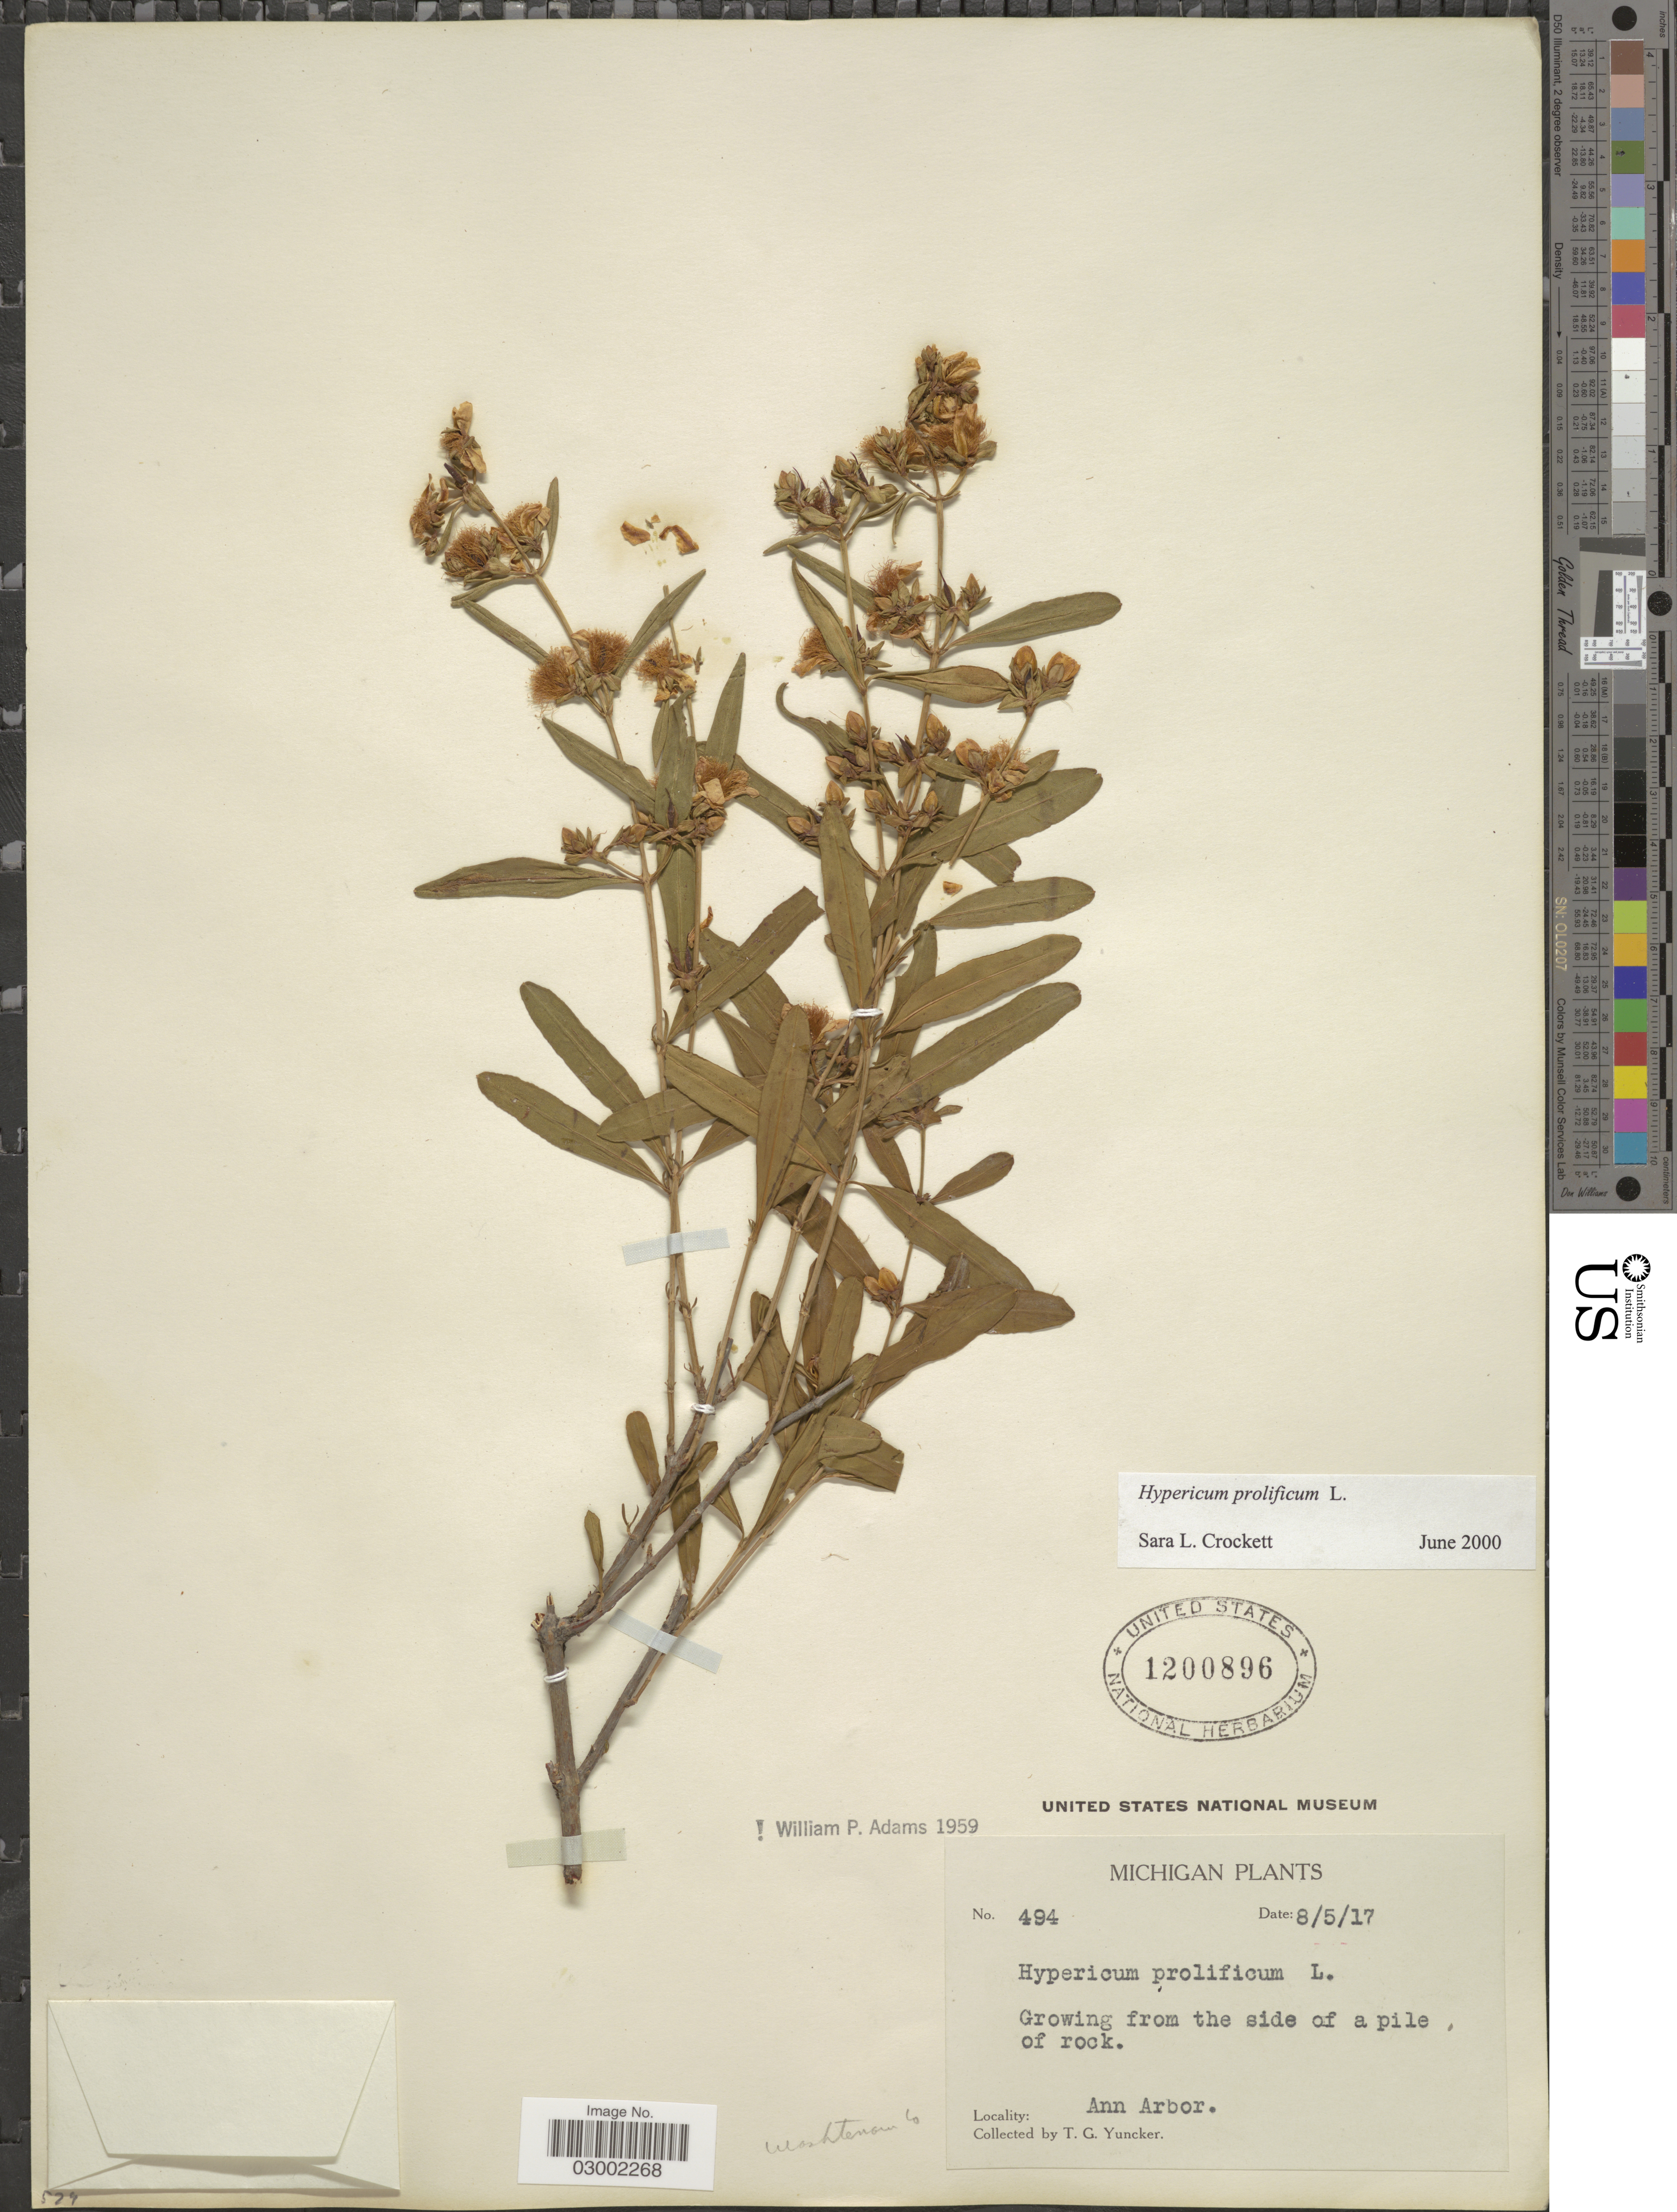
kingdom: Plantae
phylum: Tracheophyta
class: Magnoliopsida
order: Malpighiales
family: Hypericaceae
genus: Hypericum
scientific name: Hypericum prolificum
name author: L.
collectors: T. G. Yuncker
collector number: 494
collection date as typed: Transcribed d/m/y: 5/8/17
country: United States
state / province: Michigan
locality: Ann Arbor. Washtenaw Co.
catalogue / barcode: US 1200896